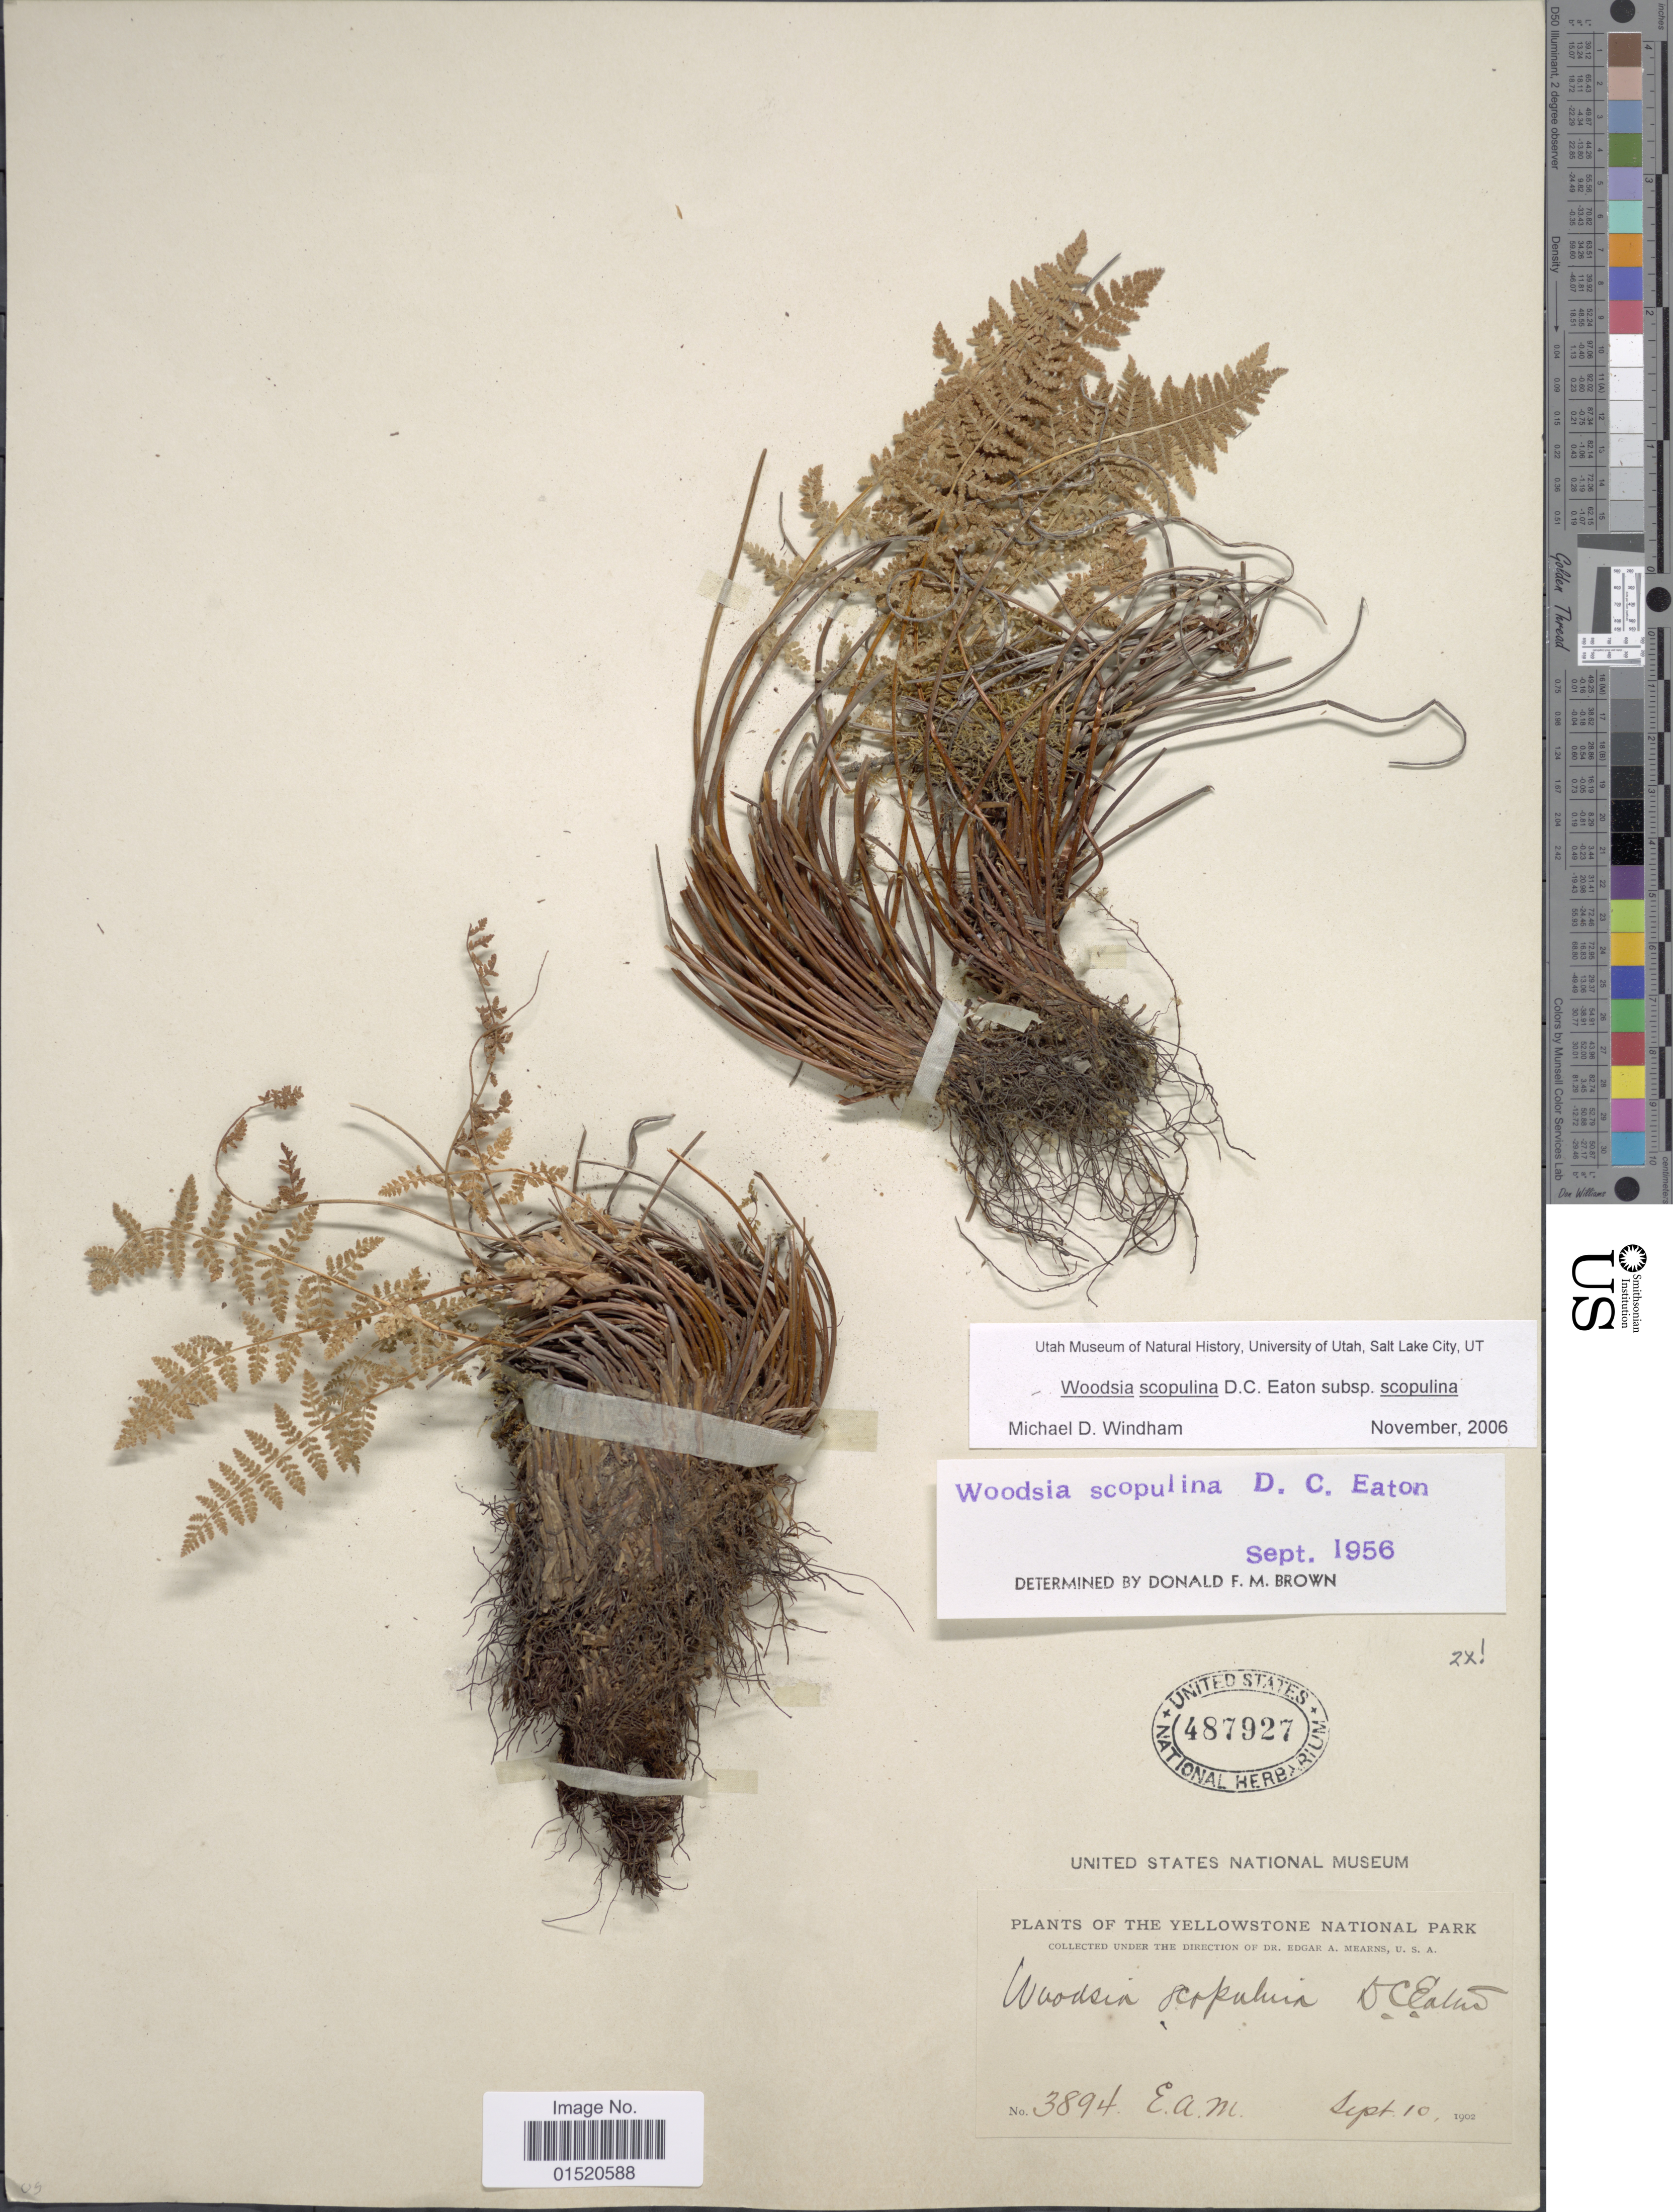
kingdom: Plantae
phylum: Tracheophyta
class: Polypodiopsida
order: Polypodiales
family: Woodsiaceae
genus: Woodsia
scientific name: Woodsia scopulina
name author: D.C. Eaton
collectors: E. A. Mearns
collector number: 3894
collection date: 1902-09-10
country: United States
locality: Yellowstone National Park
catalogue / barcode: US 487927